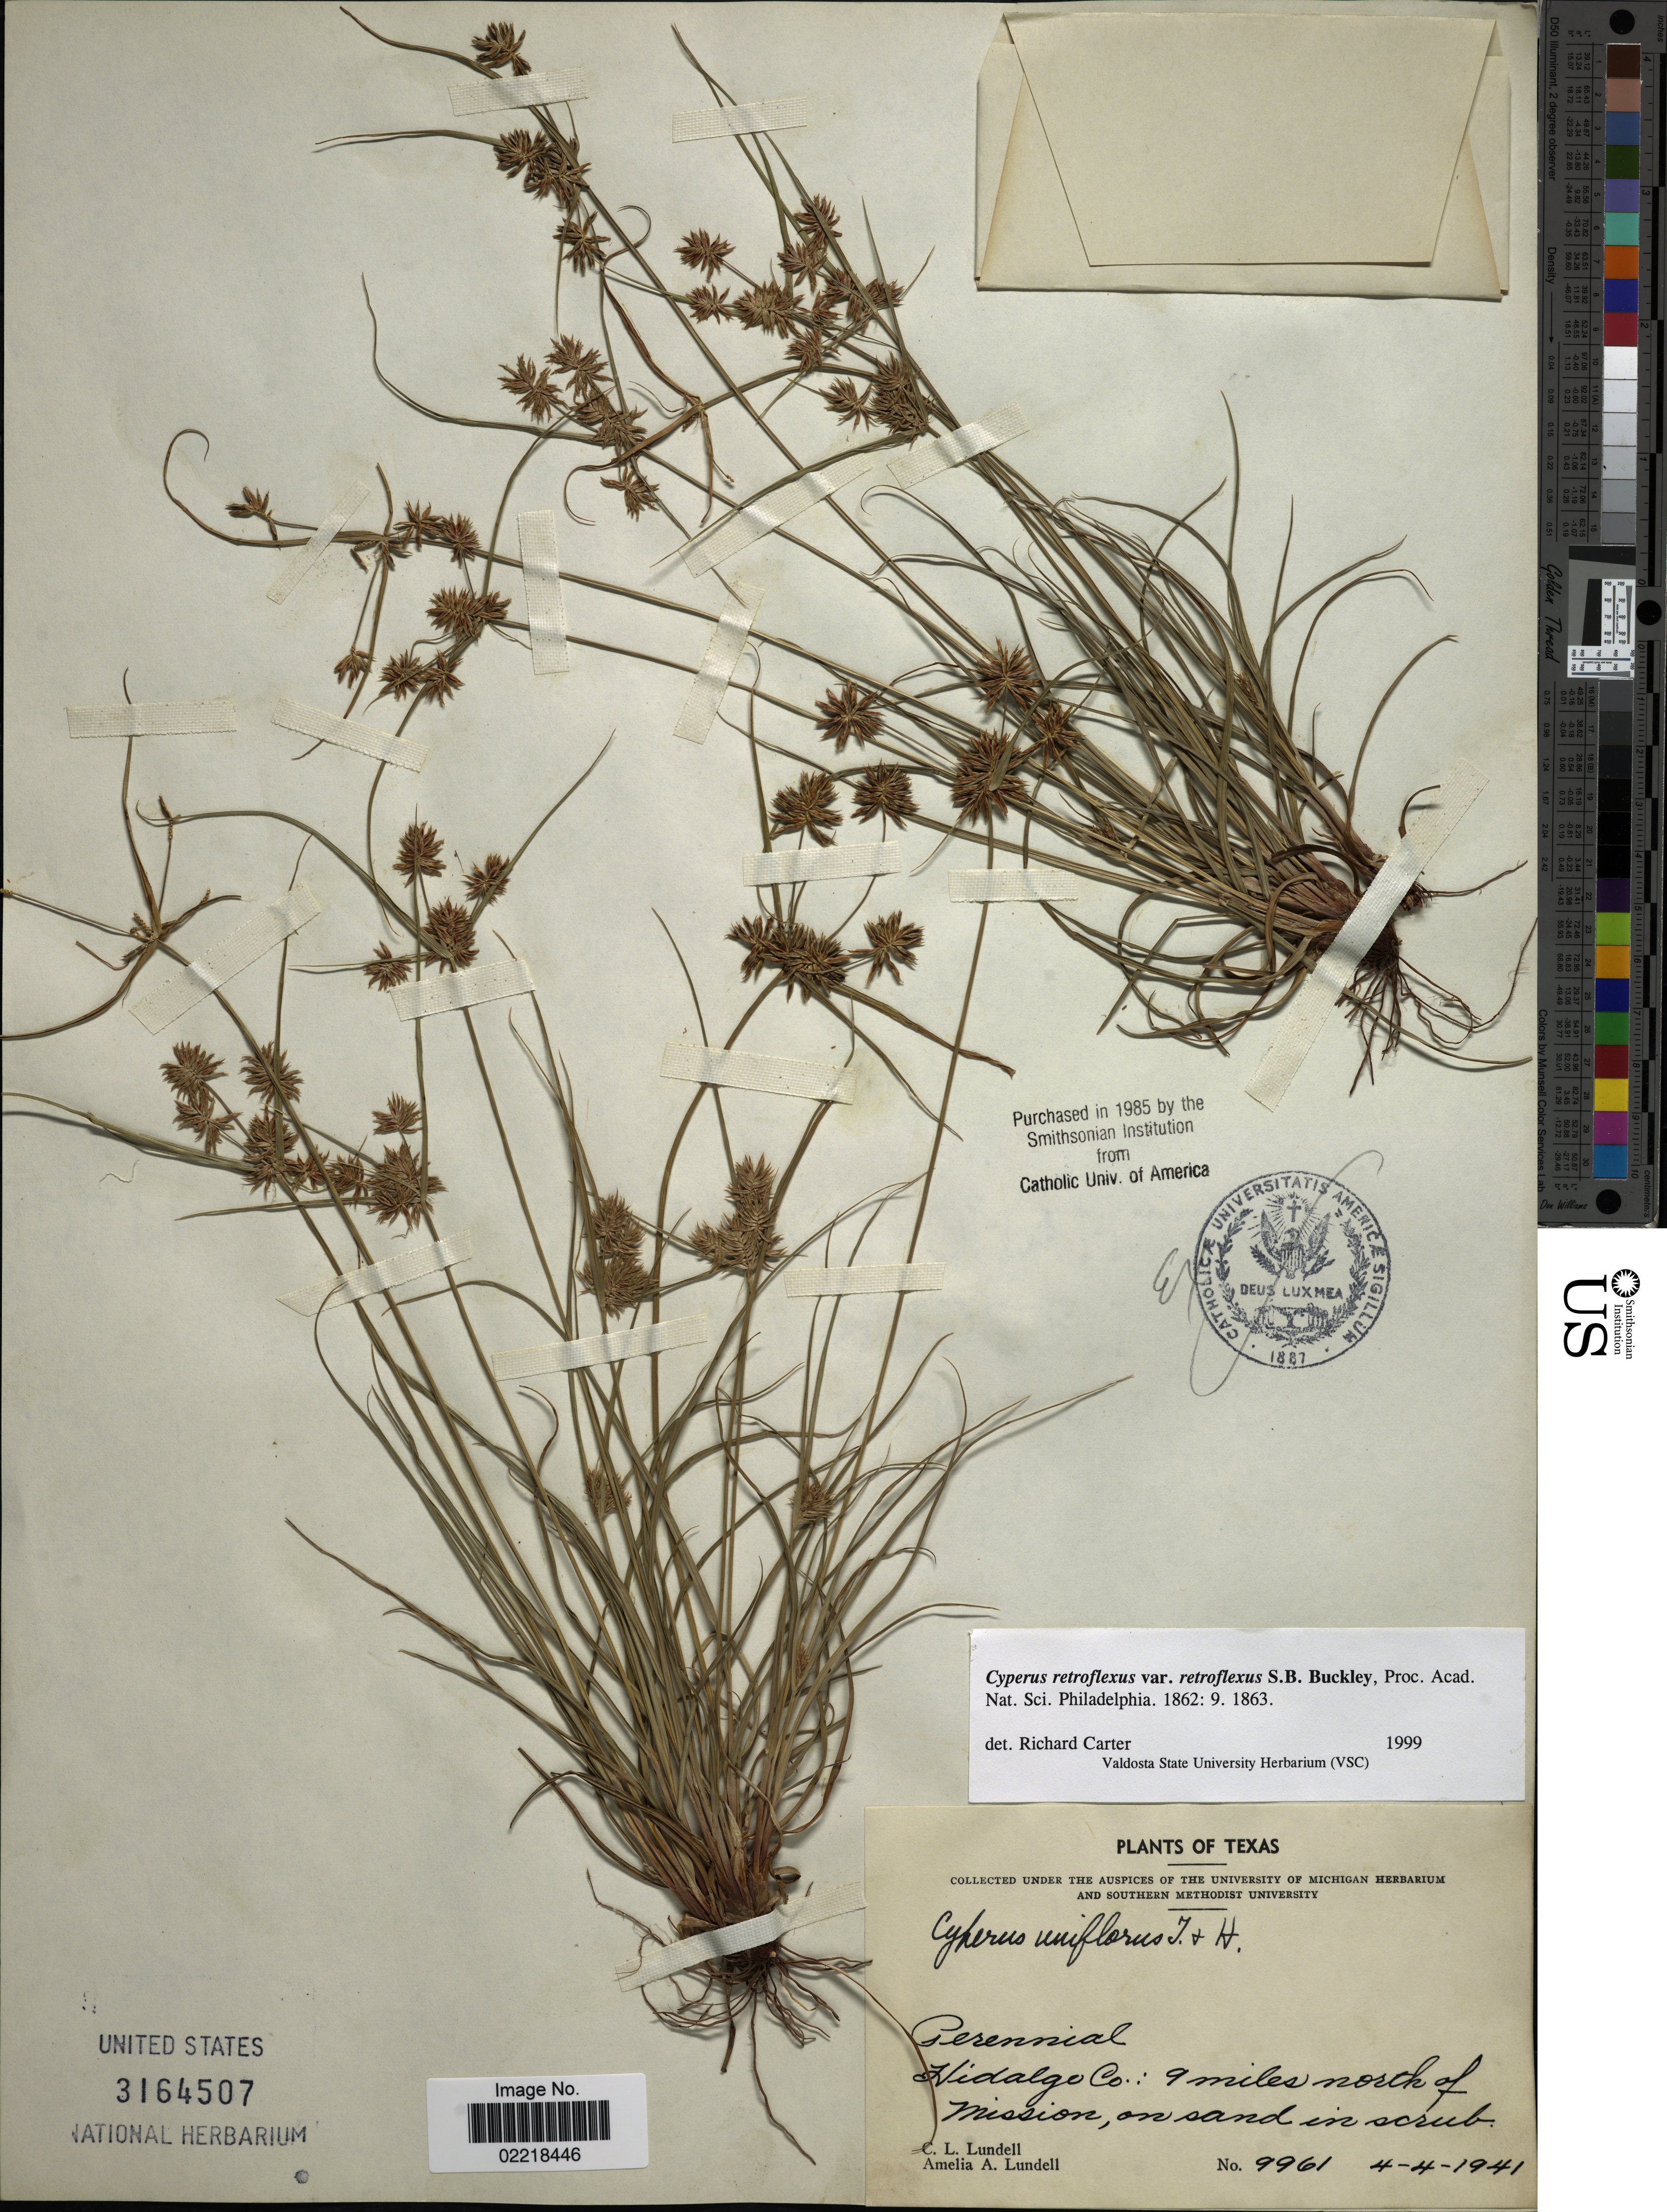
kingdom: Plantae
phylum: Tracheophyta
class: Liliopsida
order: Poales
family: Cyperaceae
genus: Cyperus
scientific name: Cyperus retroflexus var. retroflexus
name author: Buckley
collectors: C. L. Lundell & A. A. Lundell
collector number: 9961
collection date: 1941-04-04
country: United States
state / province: Texas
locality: Perennial, Hidalgo Co.: 9 miles north of Mission, on sand in scrub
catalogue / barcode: US 3164507